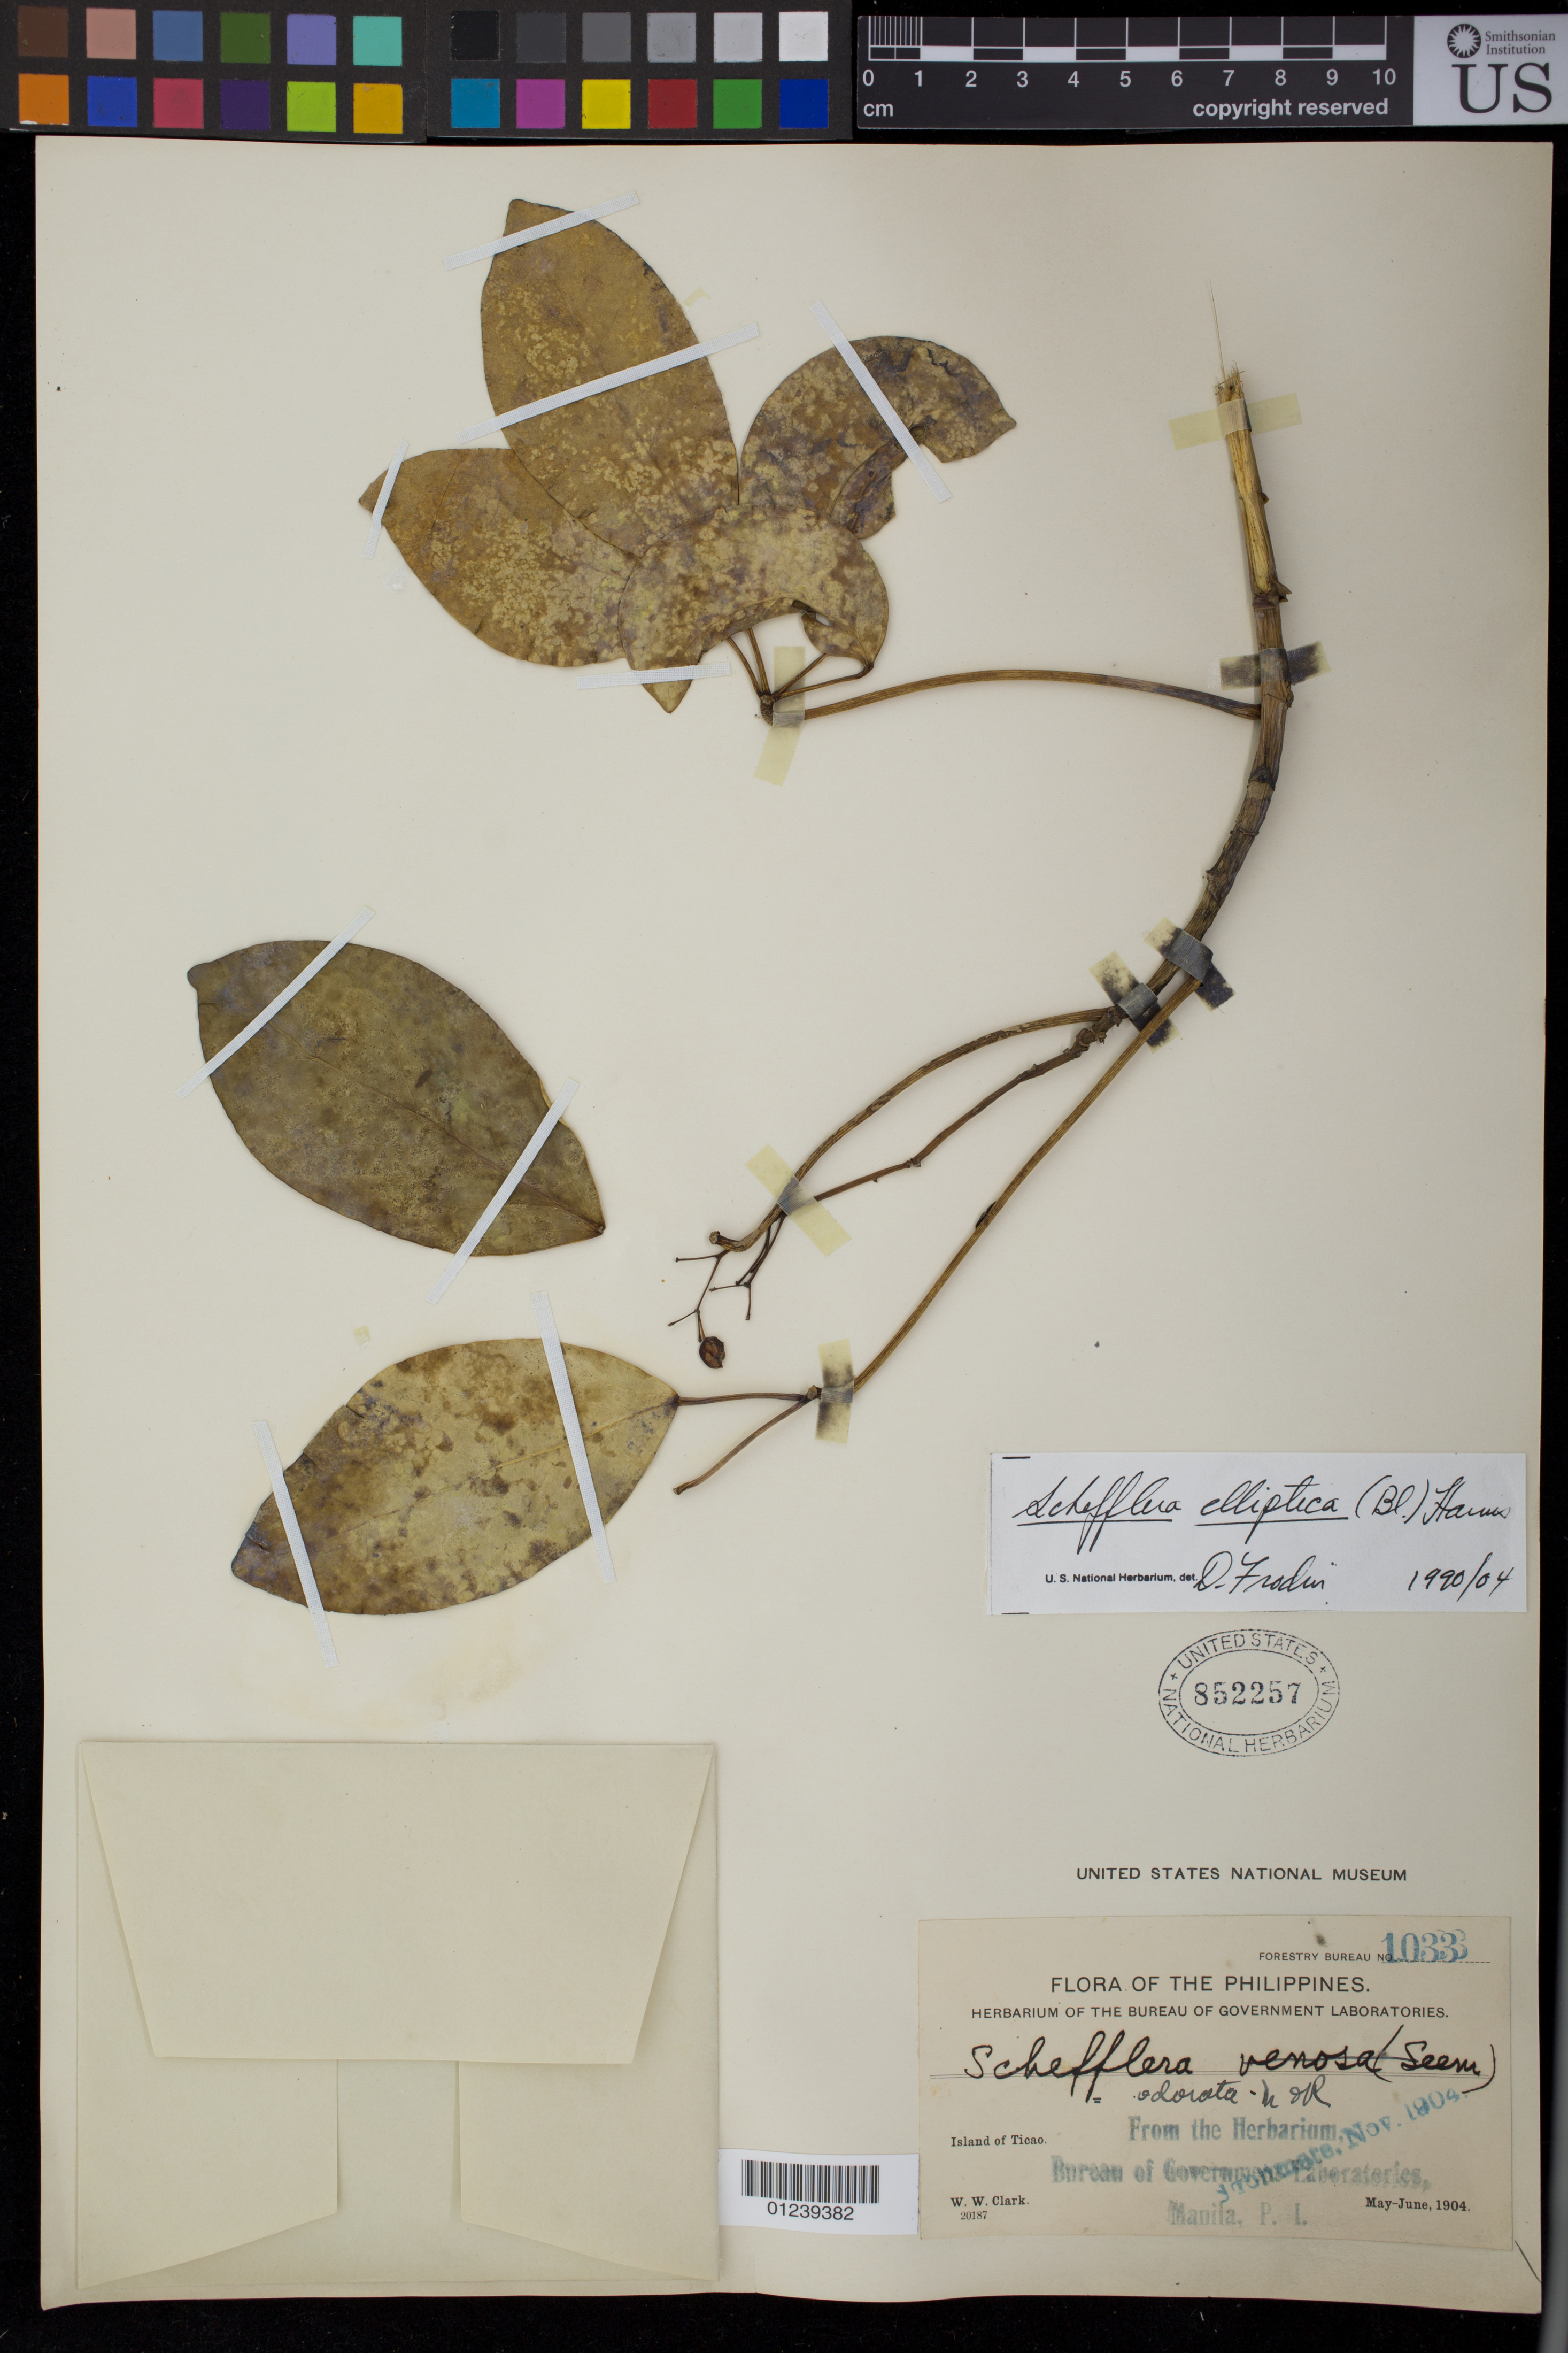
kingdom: Plantae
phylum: Tracheophyta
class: Magnoliopsida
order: Apiales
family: Araliaceae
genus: Schefflera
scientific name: Schefflera elliptica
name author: (Blume) Harms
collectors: W. W. Clark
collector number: For. Bur. 1033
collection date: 1904-05/1904-06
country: Philippines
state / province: Bicol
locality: Island of Ticao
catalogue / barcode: US 852257